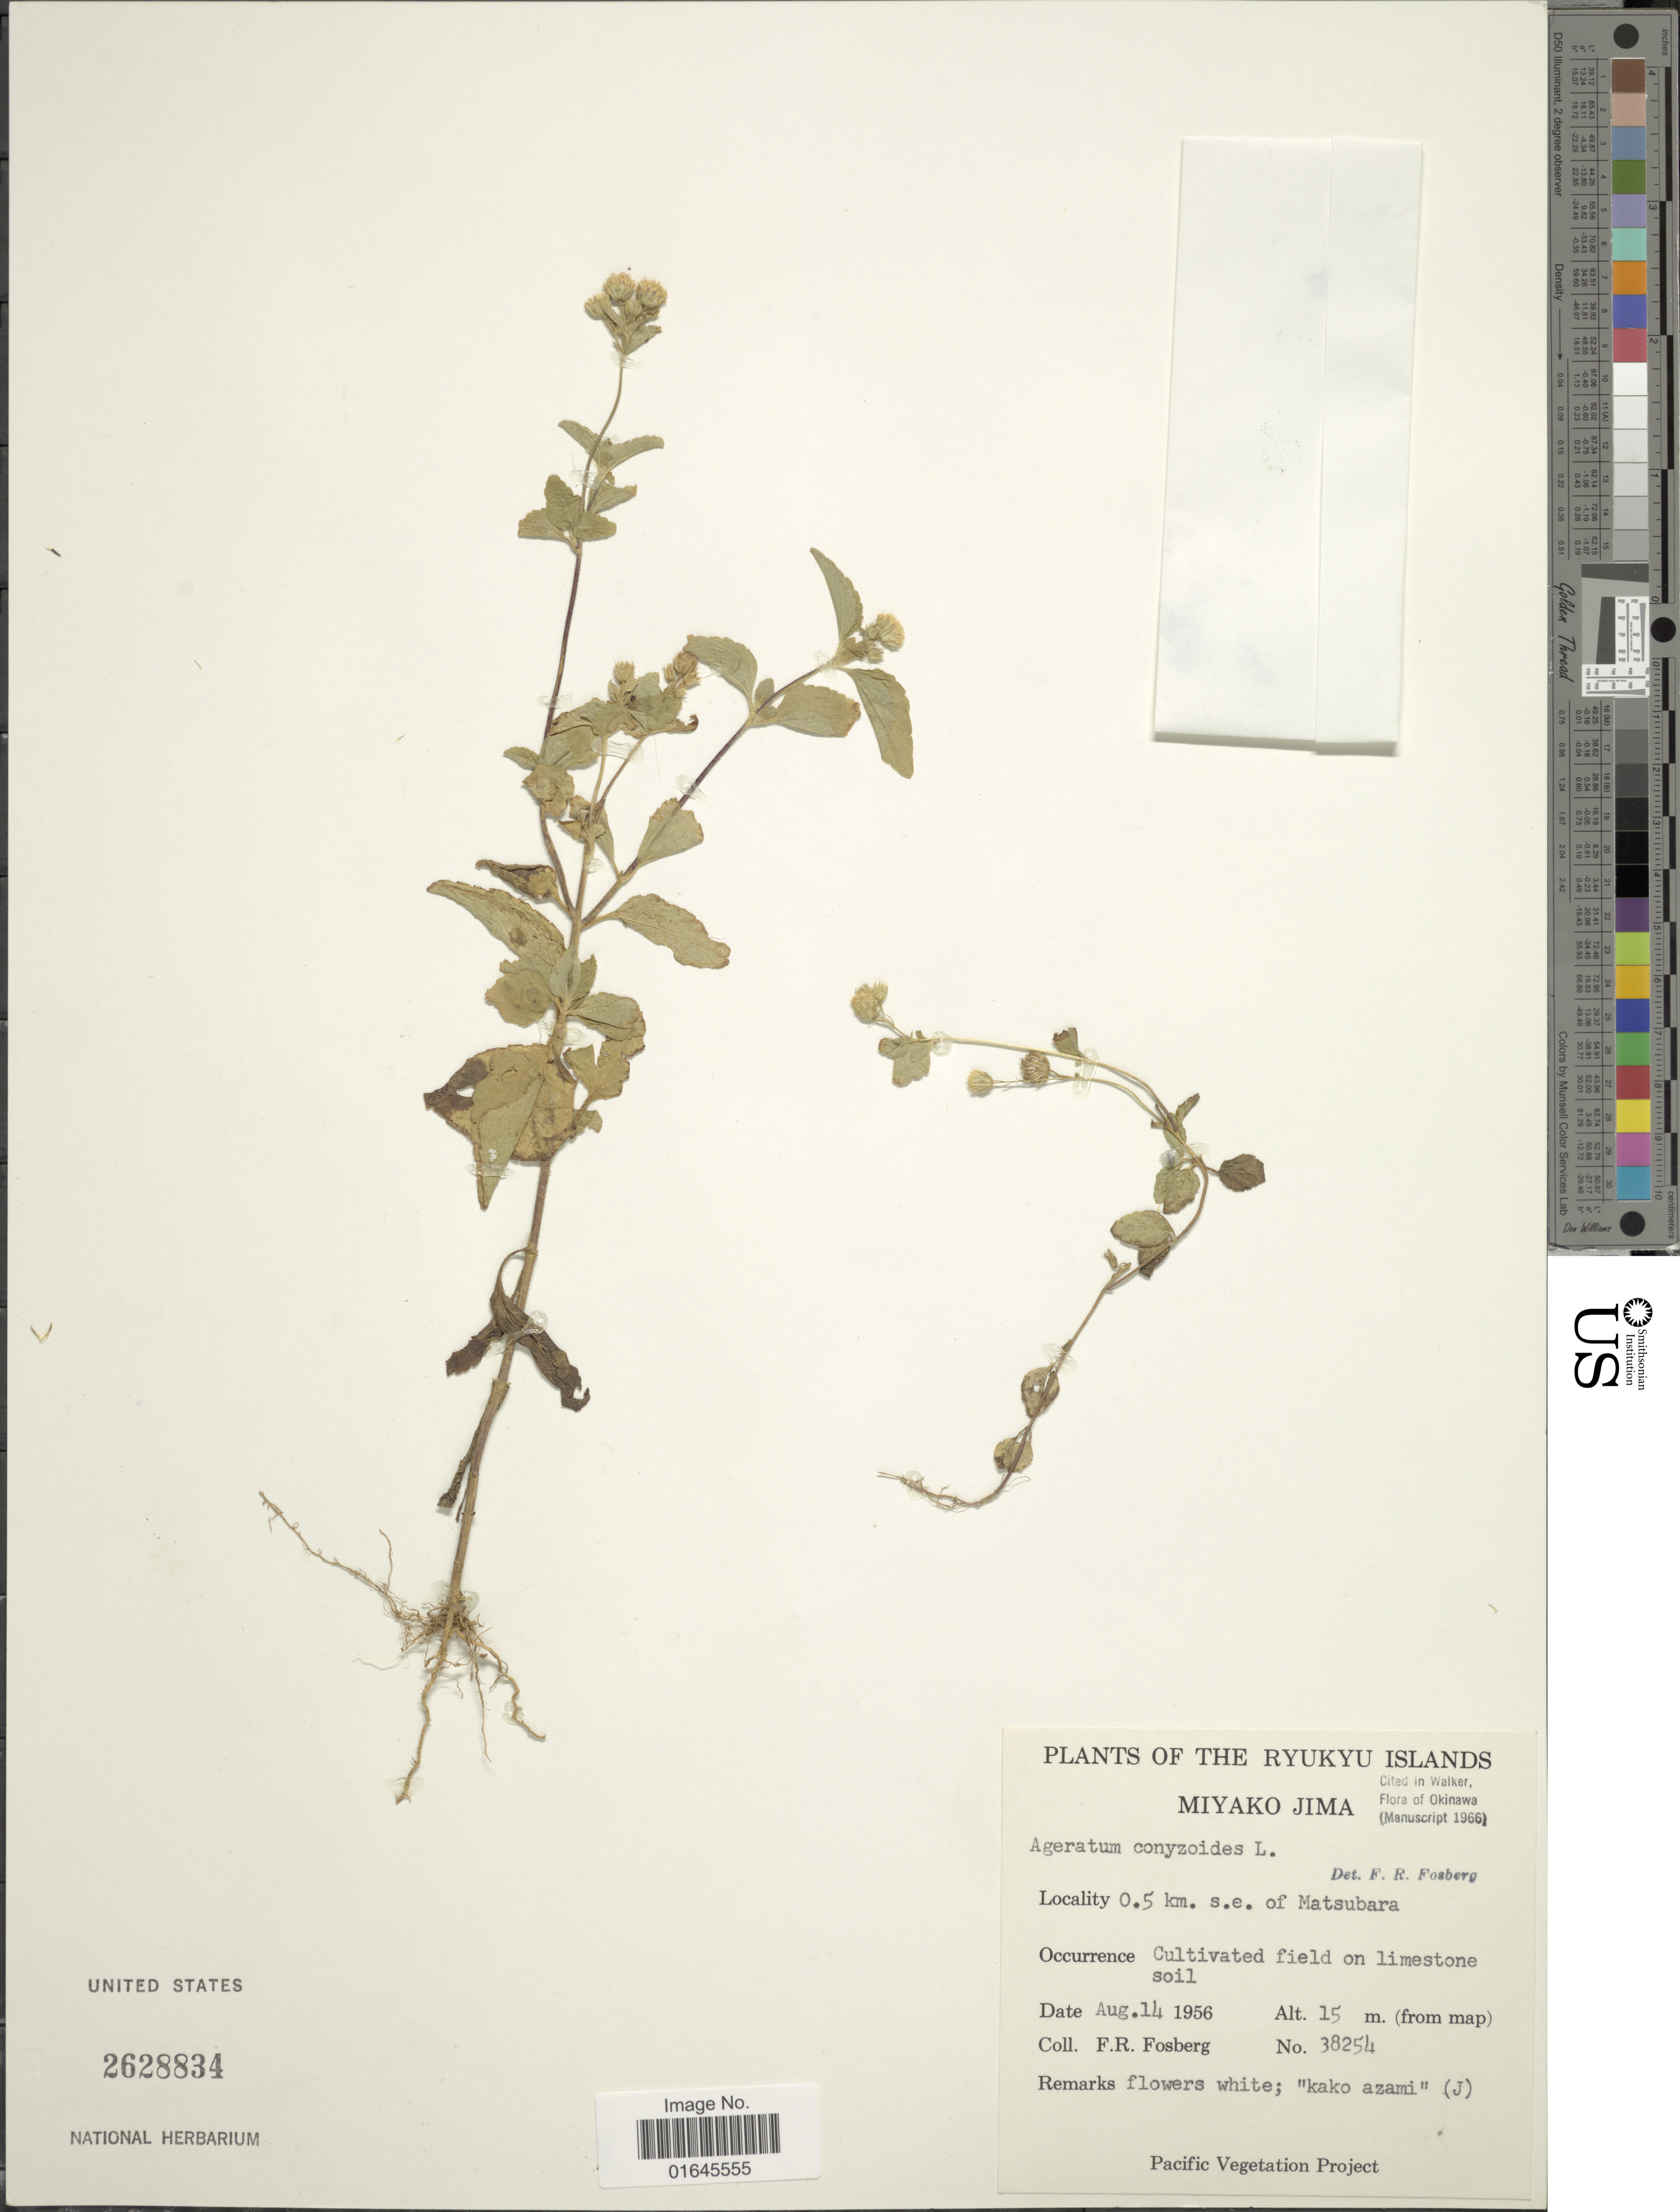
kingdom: Plantae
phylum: Tracheophyta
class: Magnoliopsida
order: Asterales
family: Asteraceae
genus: Ageratum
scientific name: Ageratum conyzoides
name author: L.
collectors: F. R. Fosberg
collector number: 38254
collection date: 1956-08-14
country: Japan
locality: Ryukyu Islands, Miyako Jima, 0.5 km. s.e. of Matsubara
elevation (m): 15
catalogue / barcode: US 2628834